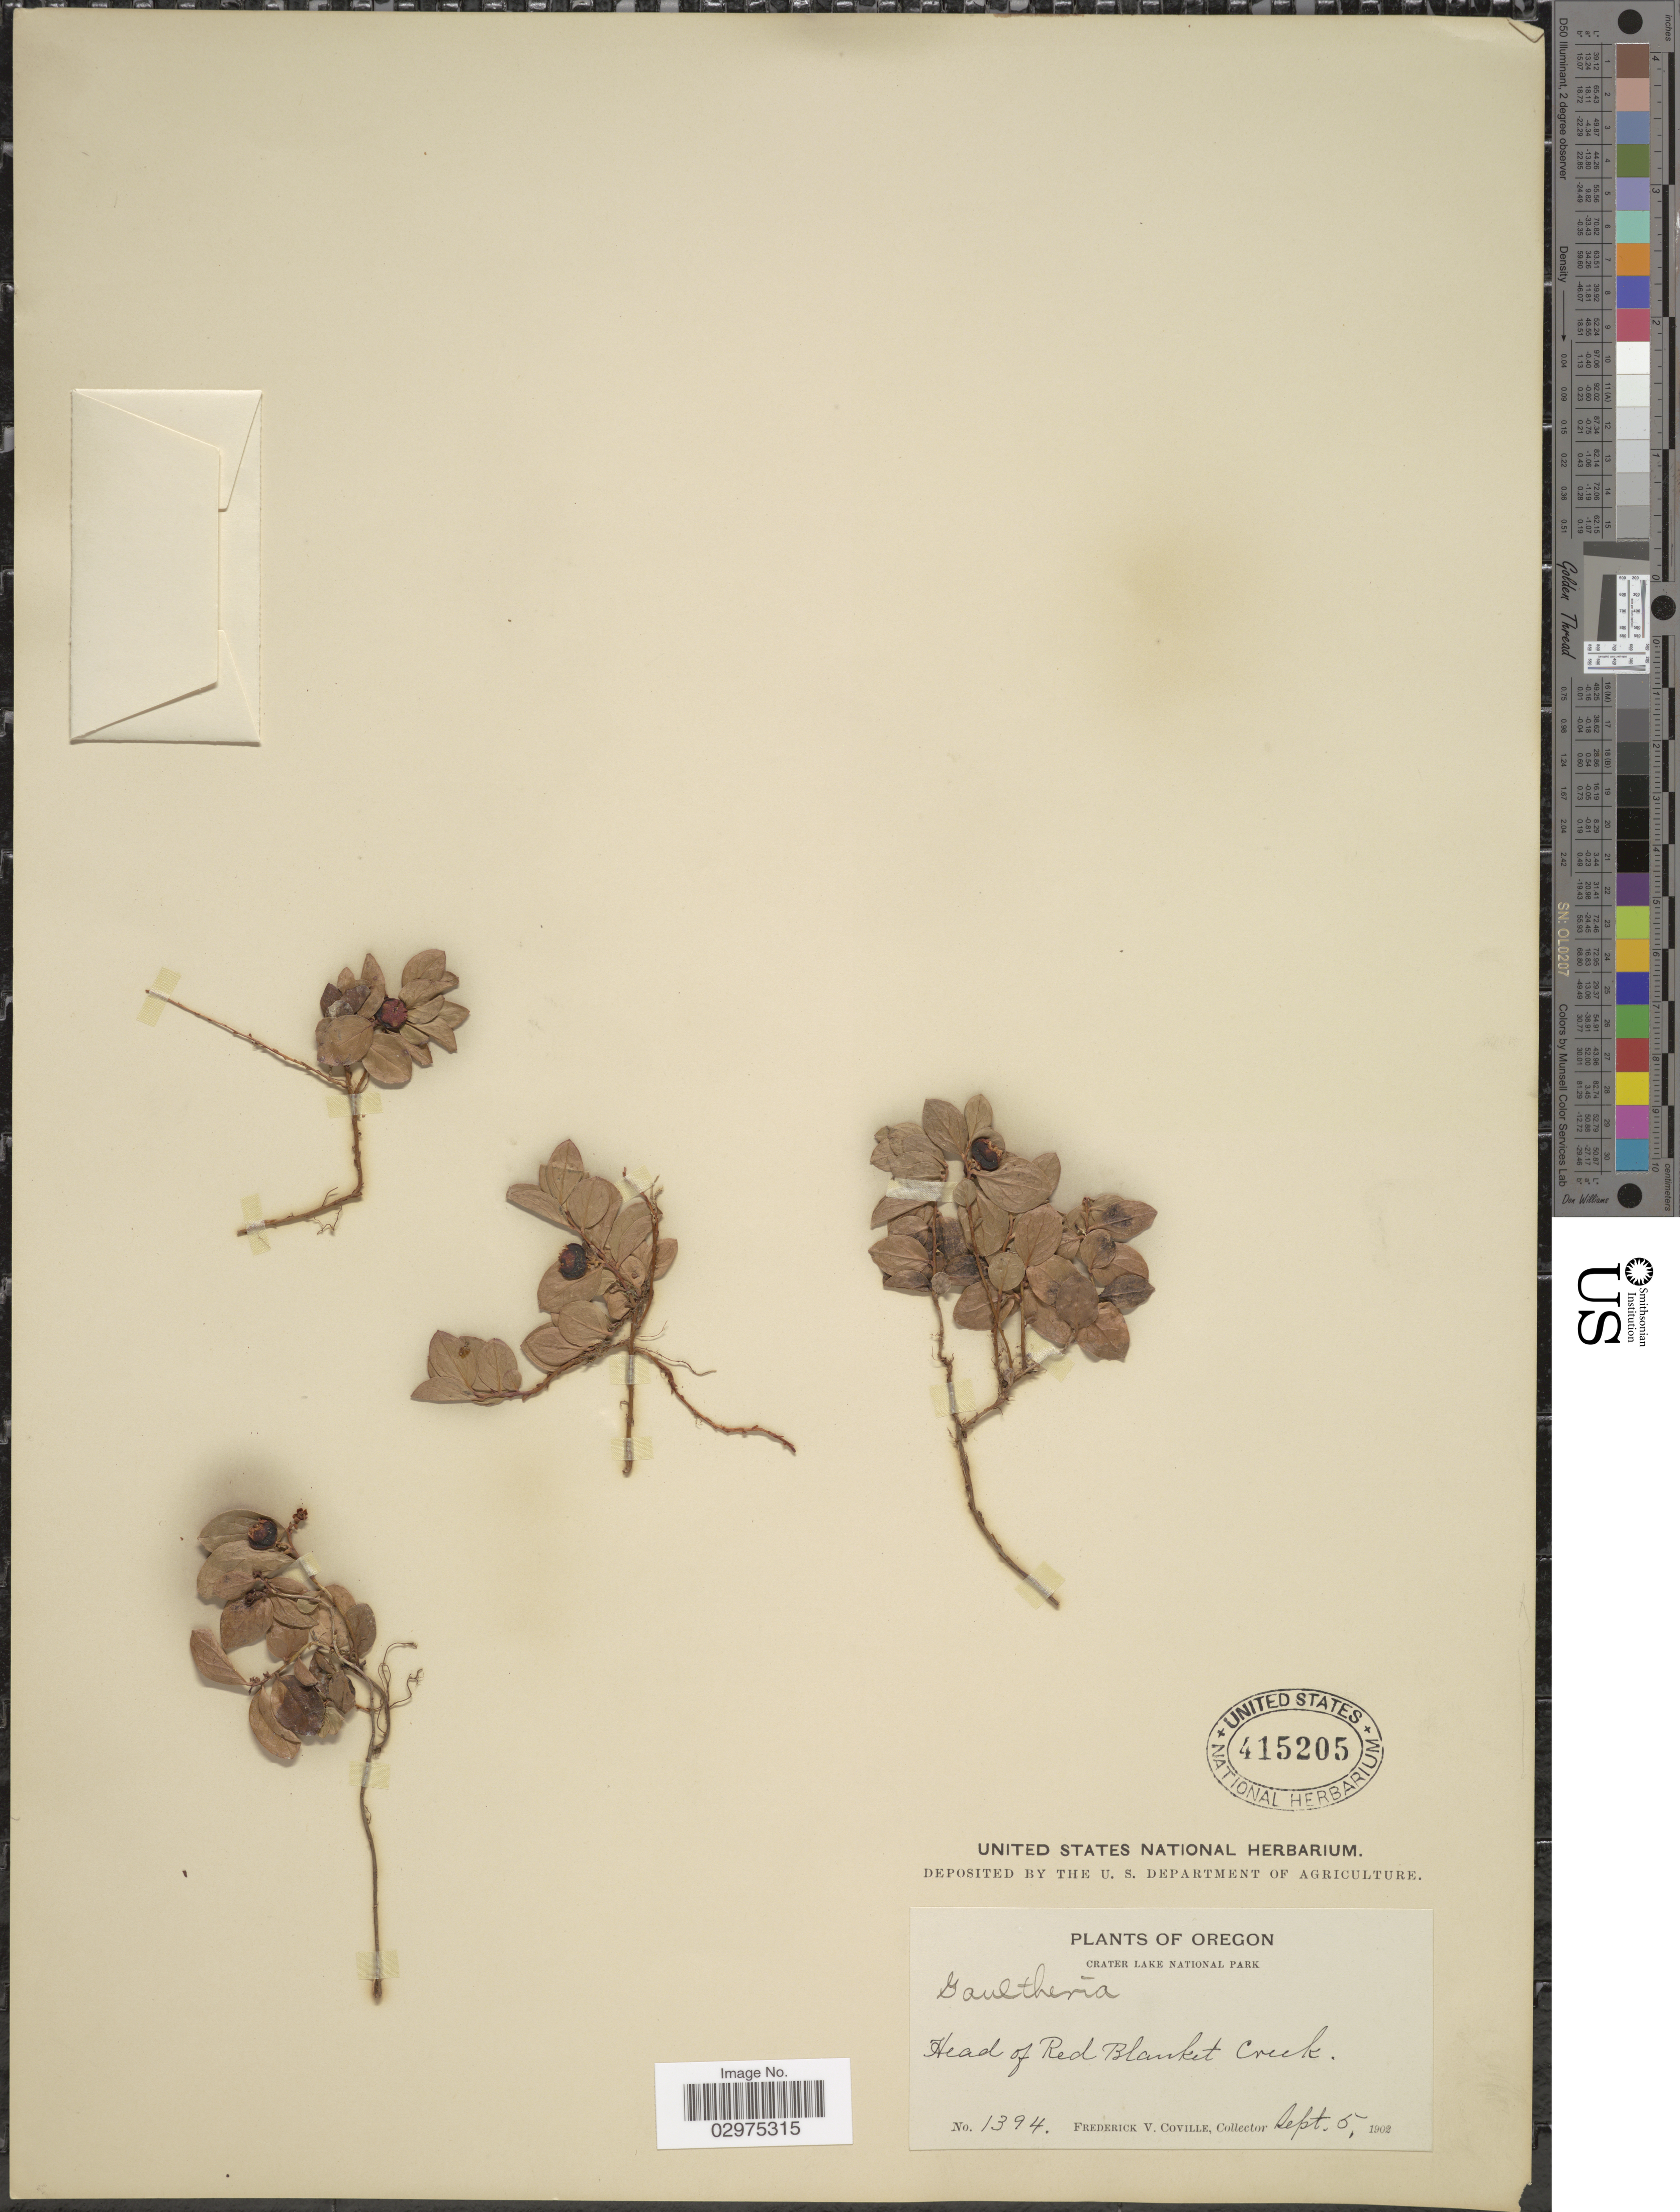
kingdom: Plantae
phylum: Tracheophyta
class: Magnoliopsida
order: Ericales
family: Ericaceae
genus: Gaultheria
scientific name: Gaultheria sp.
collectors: F. V. Coville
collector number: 1394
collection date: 1902-09-05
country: United States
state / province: Oregon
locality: Crater Lake National Park, Head of Red Blanket Creek.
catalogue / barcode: US 415205